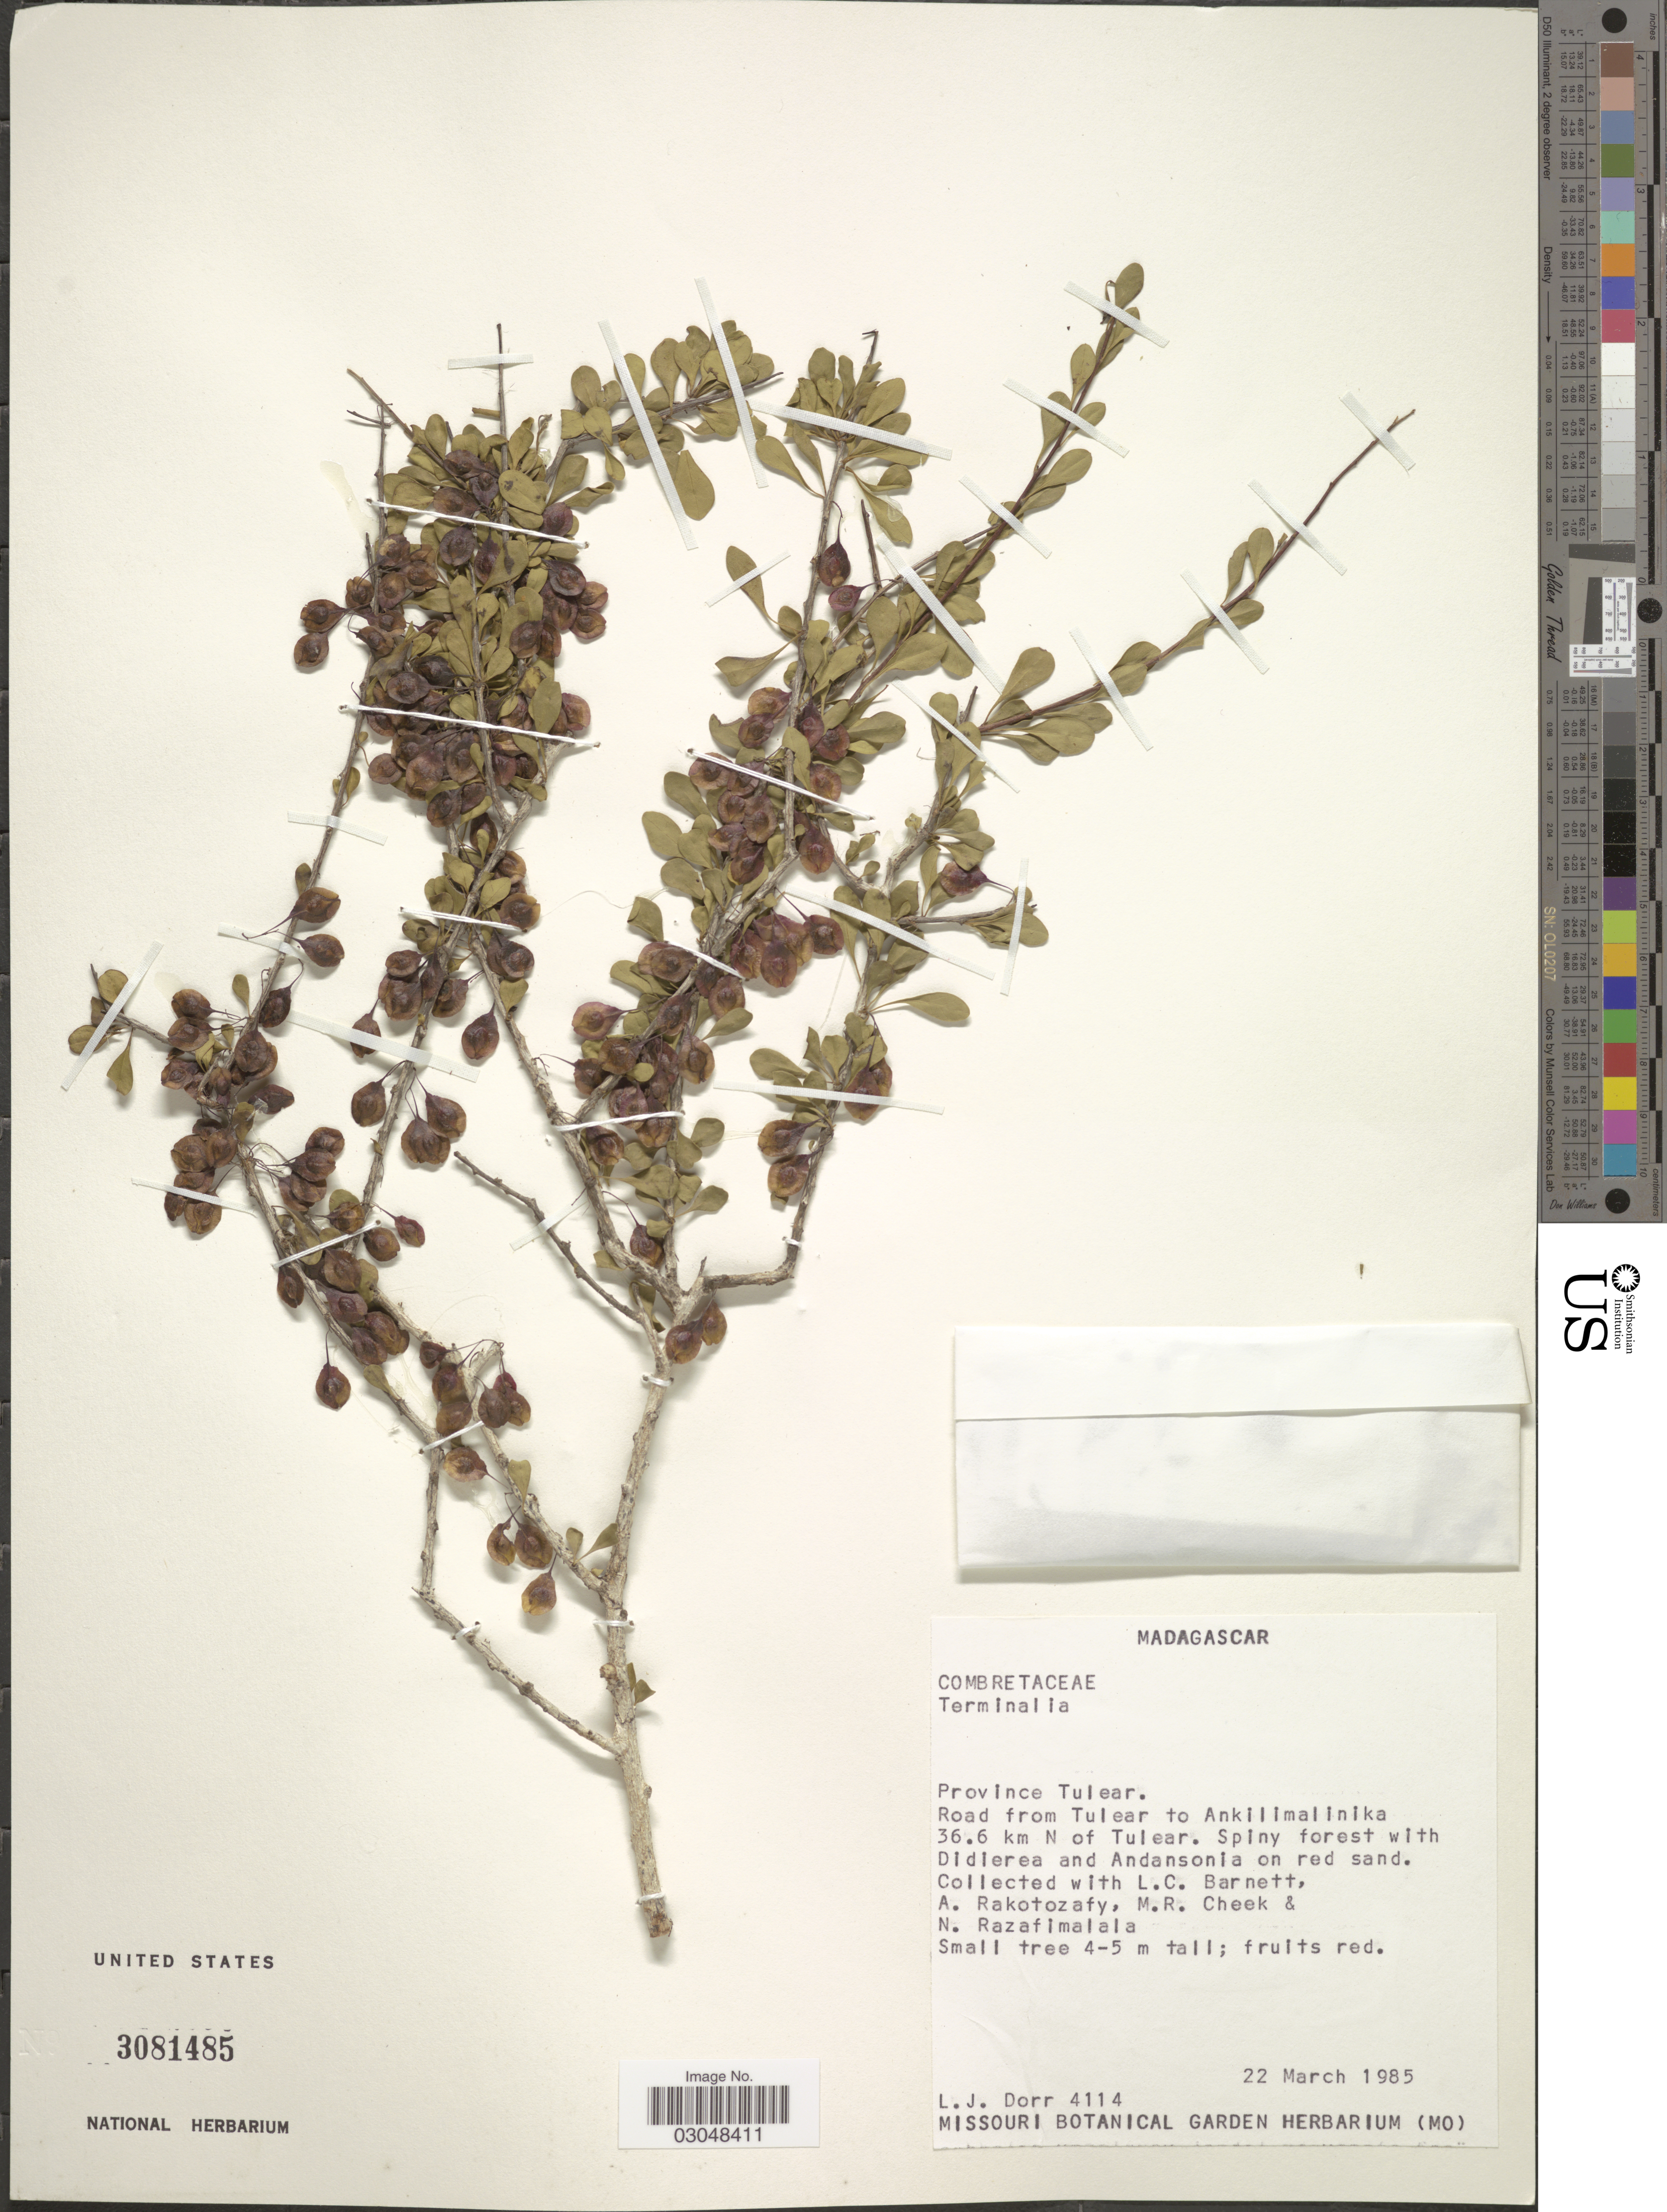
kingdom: Plantae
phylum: Tracheophyta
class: Magnoliopsida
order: Myrtales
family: Combretaceae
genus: Terminalia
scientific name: Terminalia sp.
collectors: L. J. Dorr, L. C. Barnett, A. Rakotozafy, M. Cheek & N. Razafimalala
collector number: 4114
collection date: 1985-03-22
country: Madagascar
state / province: Atsimo-Andrefana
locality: Province Tulear. Road from Tulear to Ankilimalinika 36.6 km N of Tulear.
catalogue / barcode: US 3081485